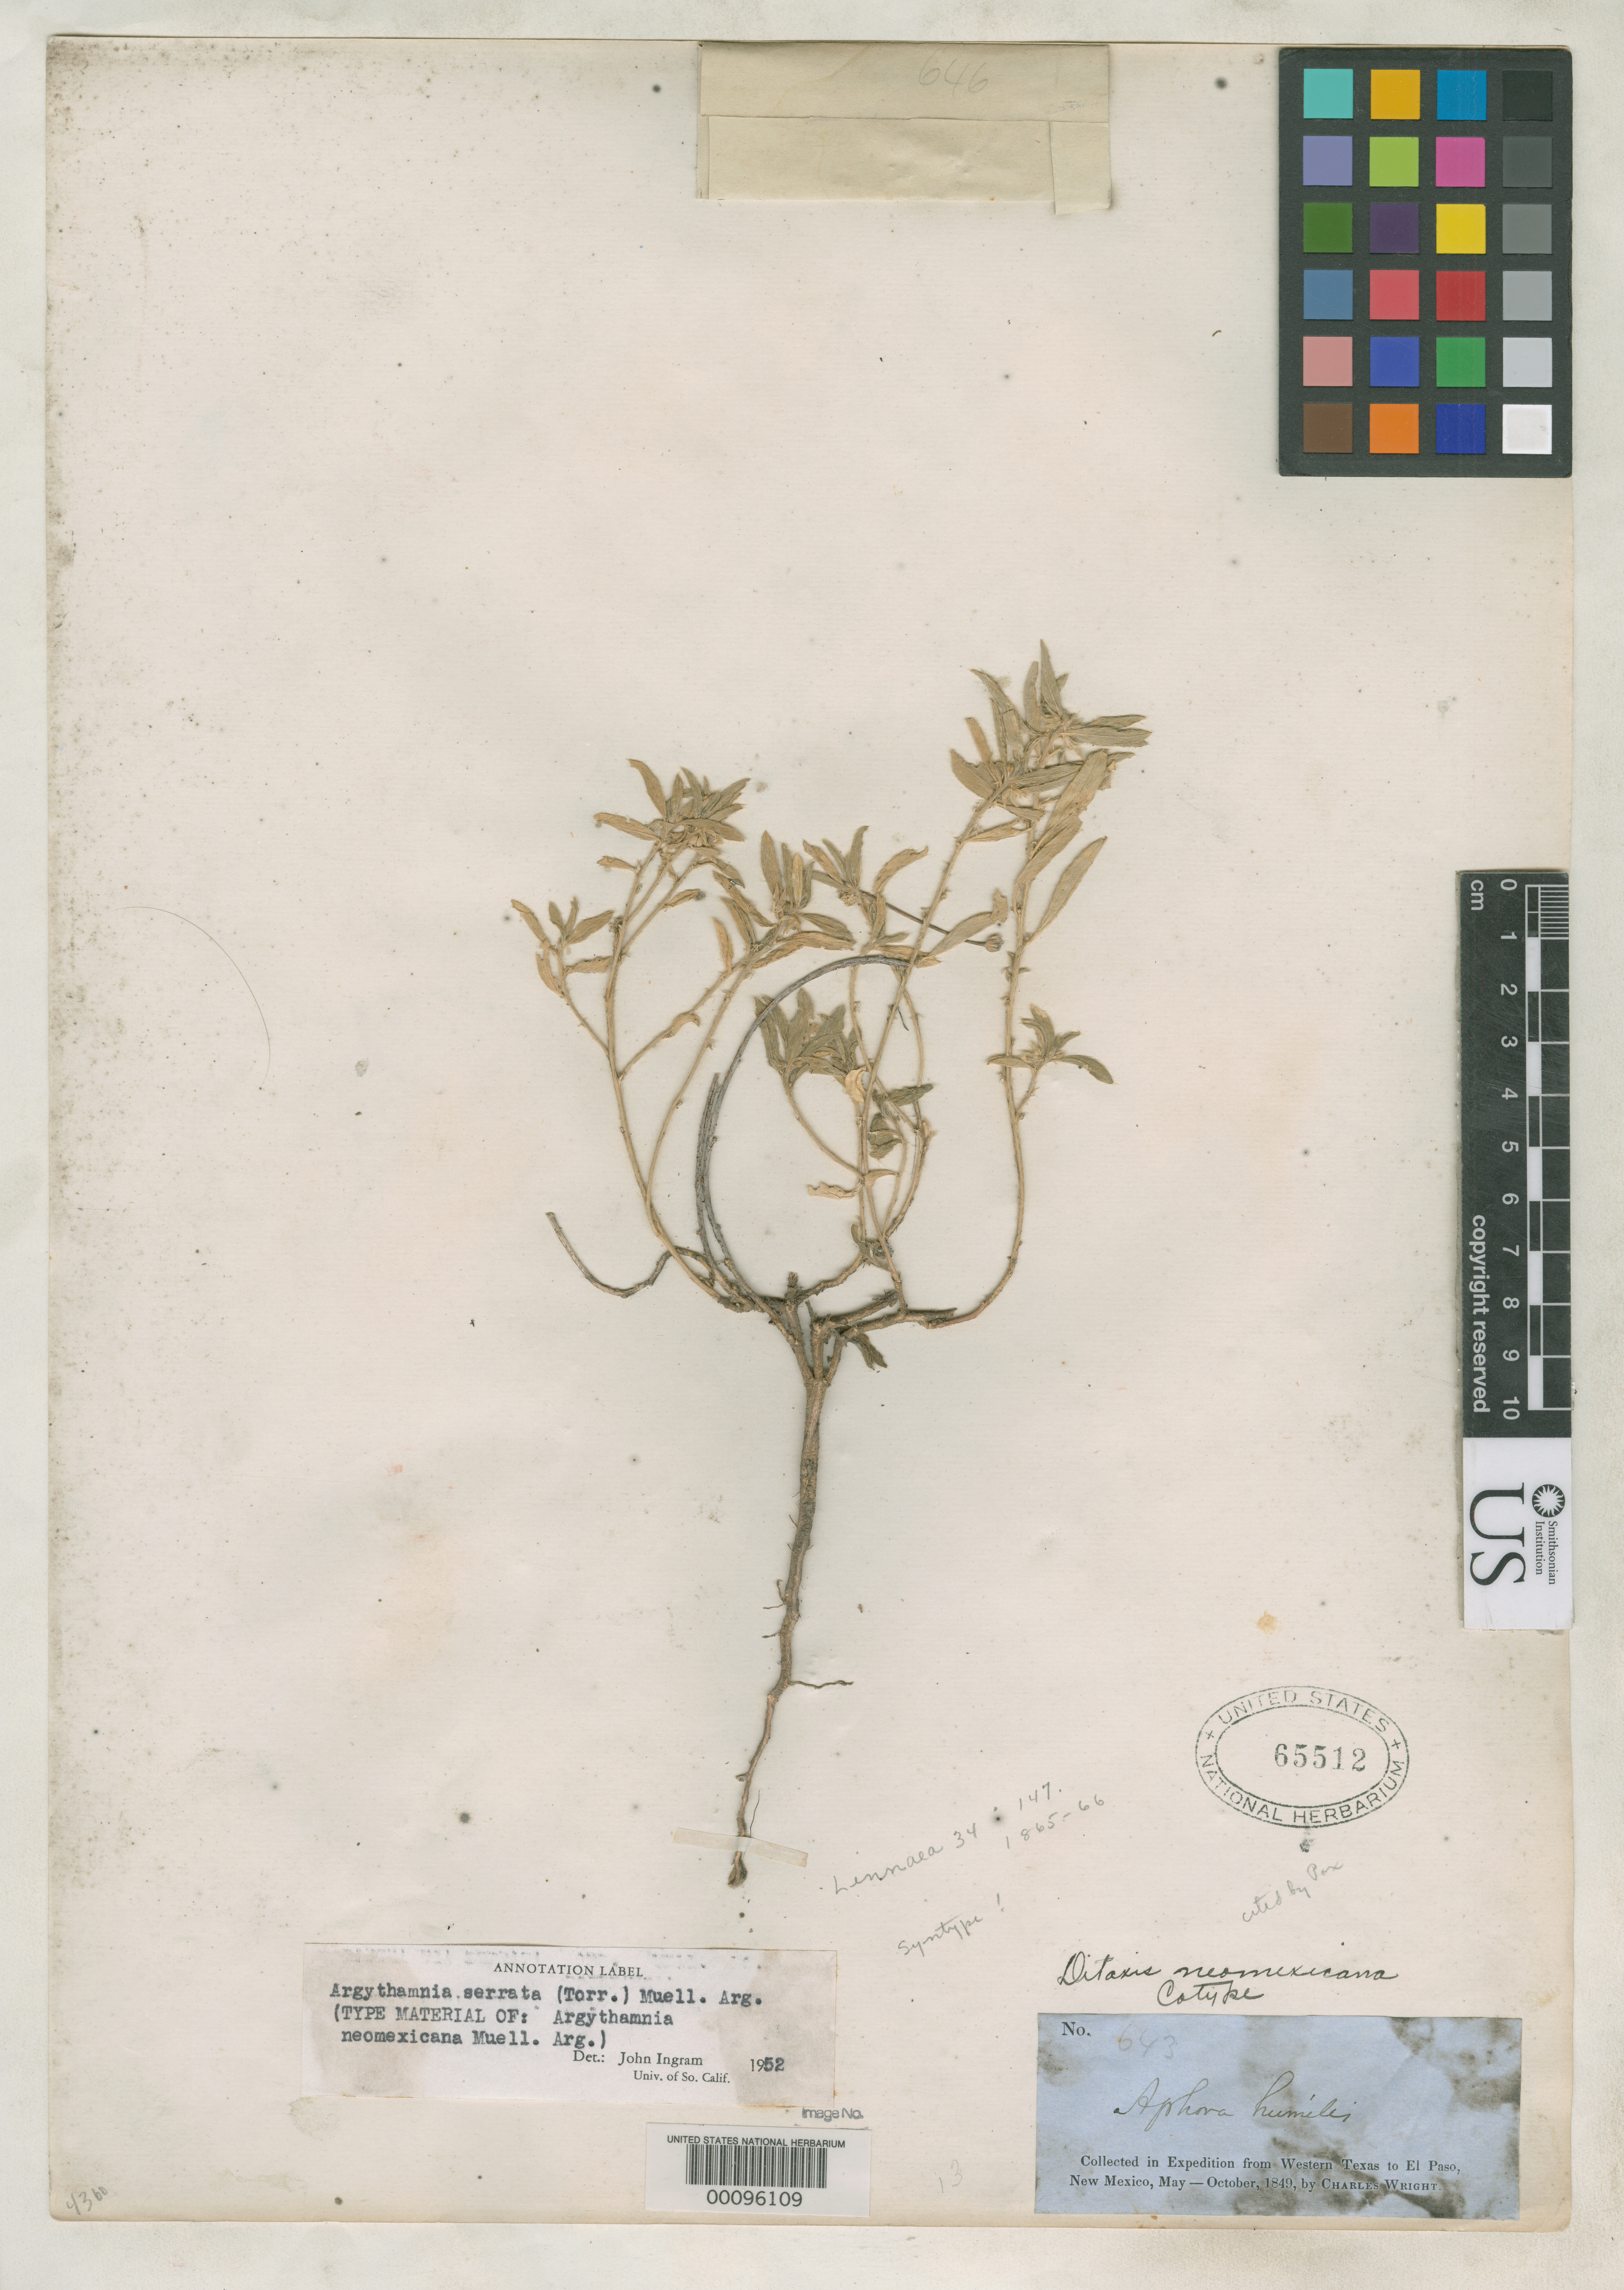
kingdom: Plantae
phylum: Tracheophyta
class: Magnoliopsida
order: Malpighiales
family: Euphorbiaceae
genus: Argythamnia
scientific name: Argythamnia neomexicana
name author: Müll. Arg.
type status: Syntype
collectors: C. Wright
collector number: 1797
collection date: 1851/1852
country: United States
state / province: New Mexico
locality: "N. Mex." [=northern Mexico or New Mexico? either way possibly referring to present-day Arizona or Texas]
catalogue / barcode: US 65512